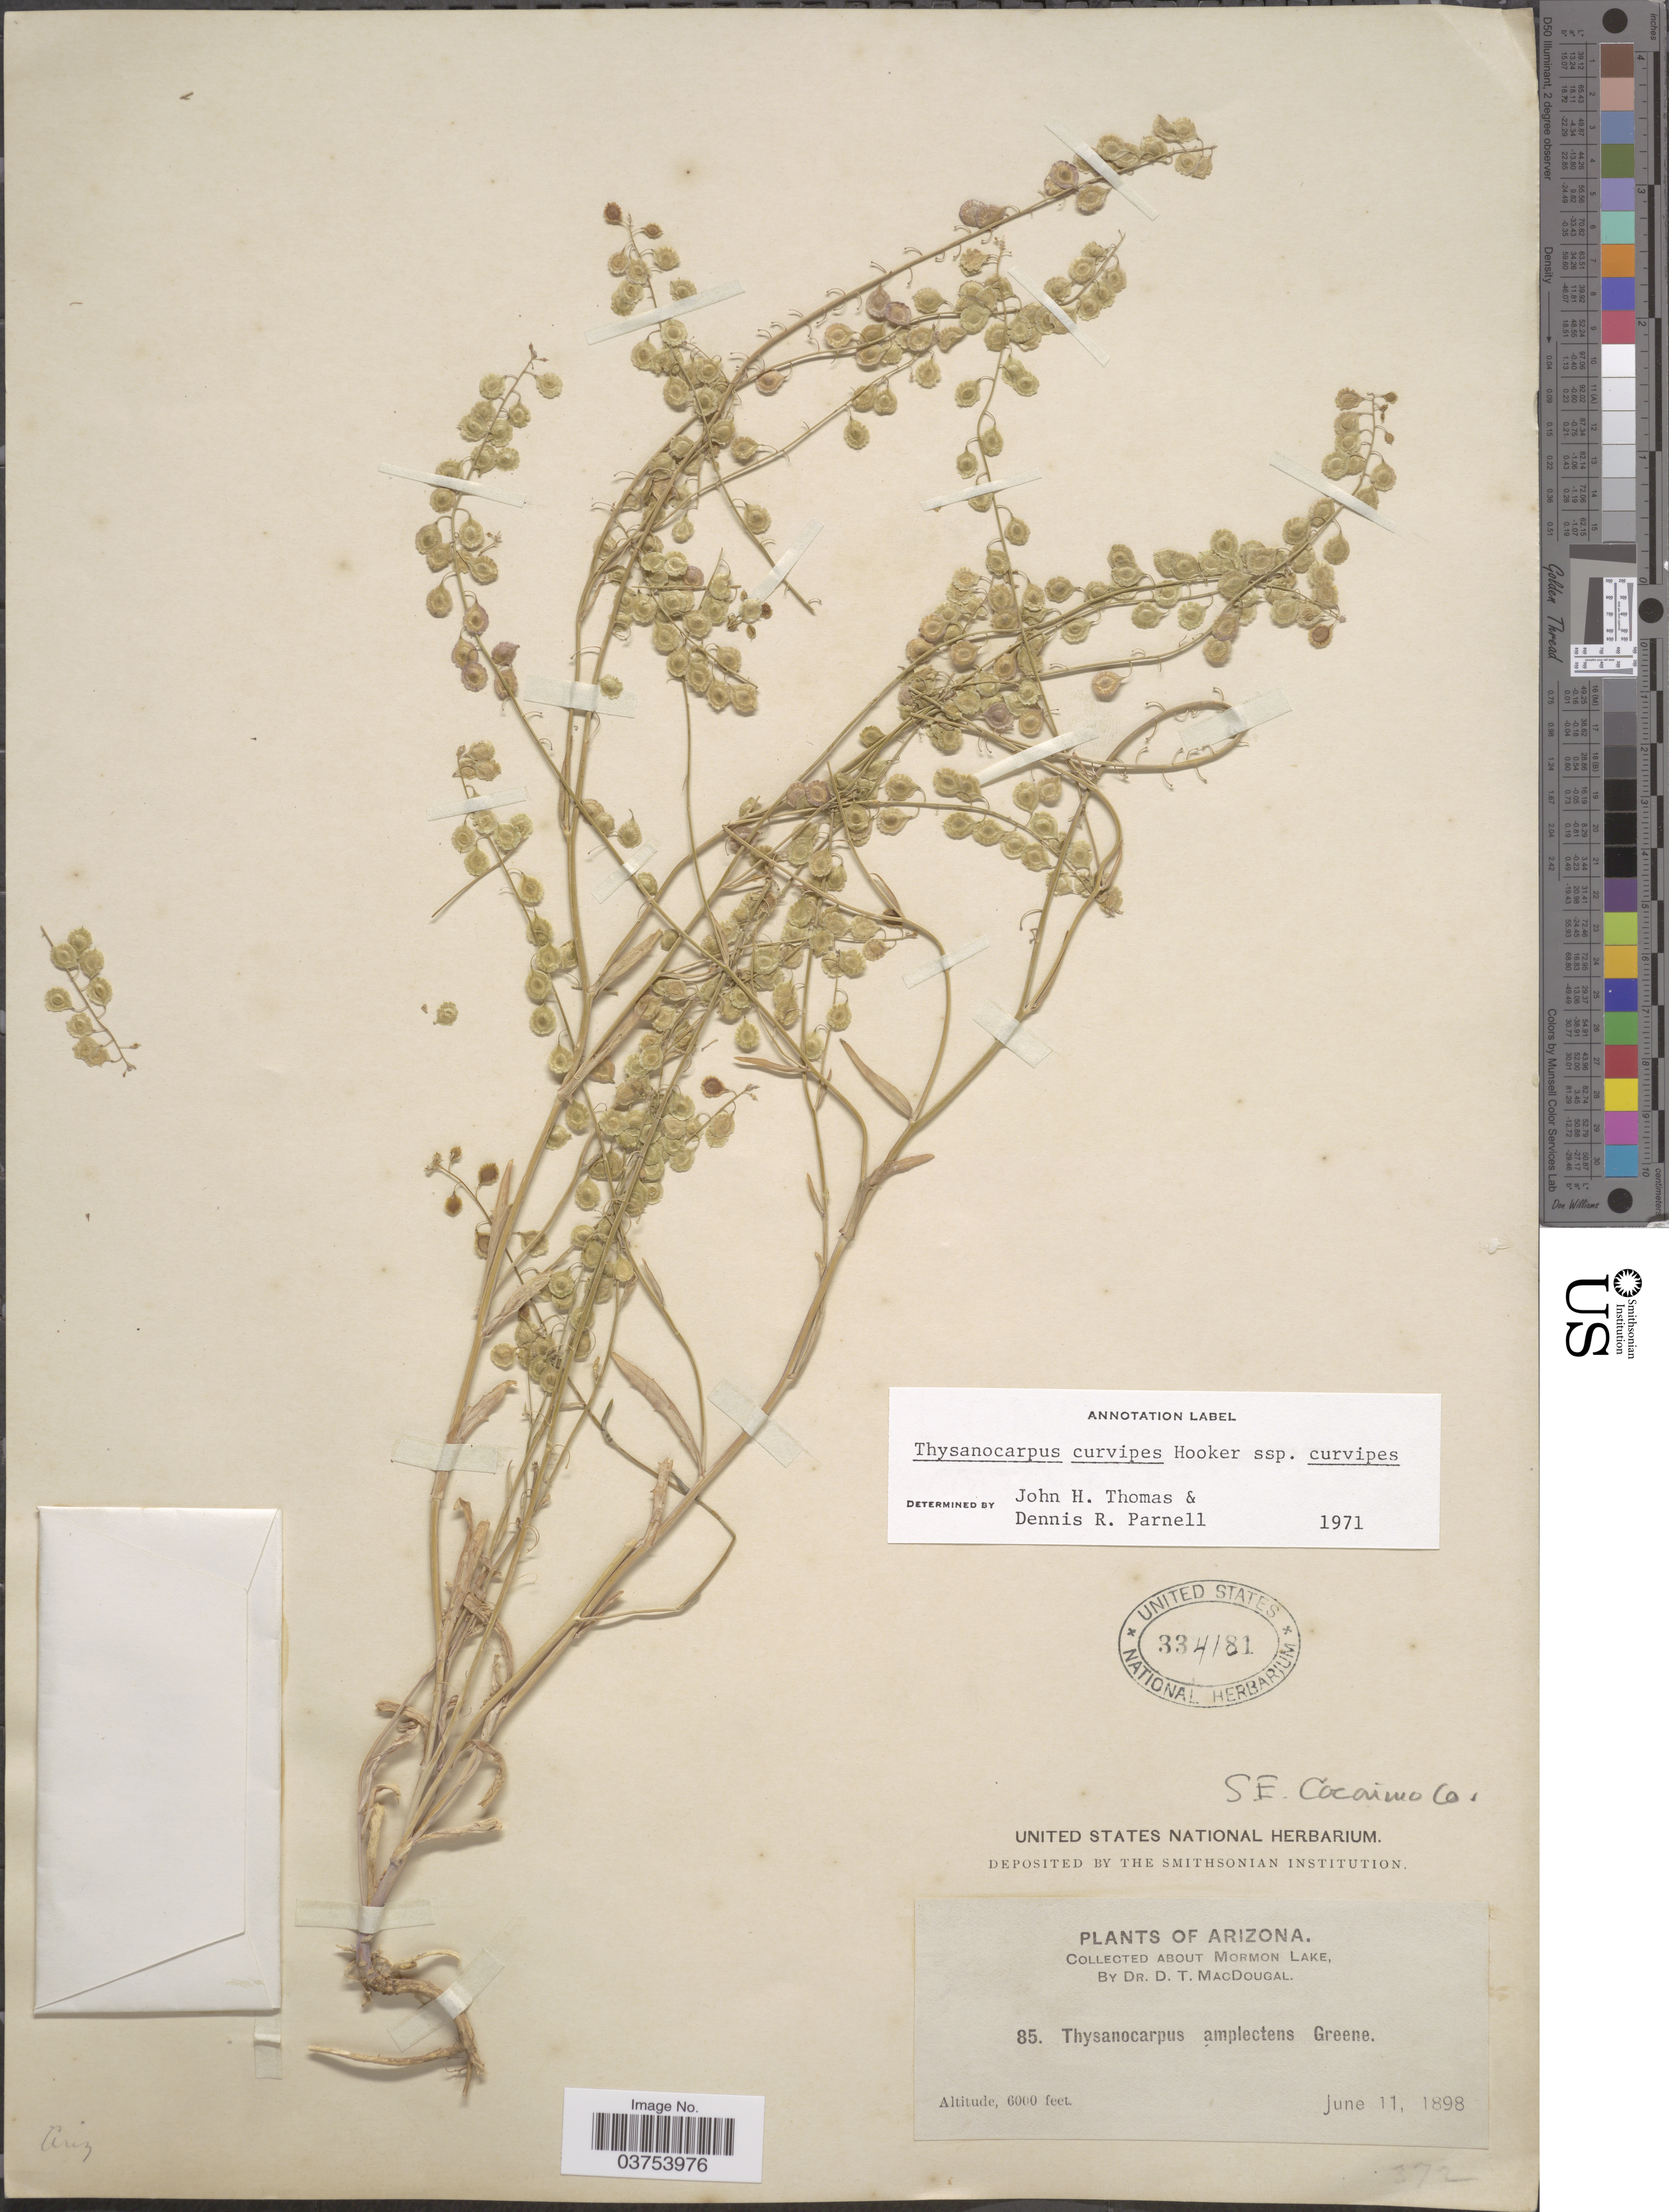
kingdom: Plantae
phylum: Tracheophyta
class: Magnoliopsida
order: Brassicales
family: Brassicaceae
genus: Thysanocarpus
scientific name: Thysanocarpus curvipes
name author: Hook.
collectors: D. T. MacDougal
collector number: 85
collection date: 1898-06-11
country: United States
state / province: Arizona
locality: S. E. Coconino Co. About Mormon Lake.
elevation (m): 1829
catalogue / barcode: US 334181